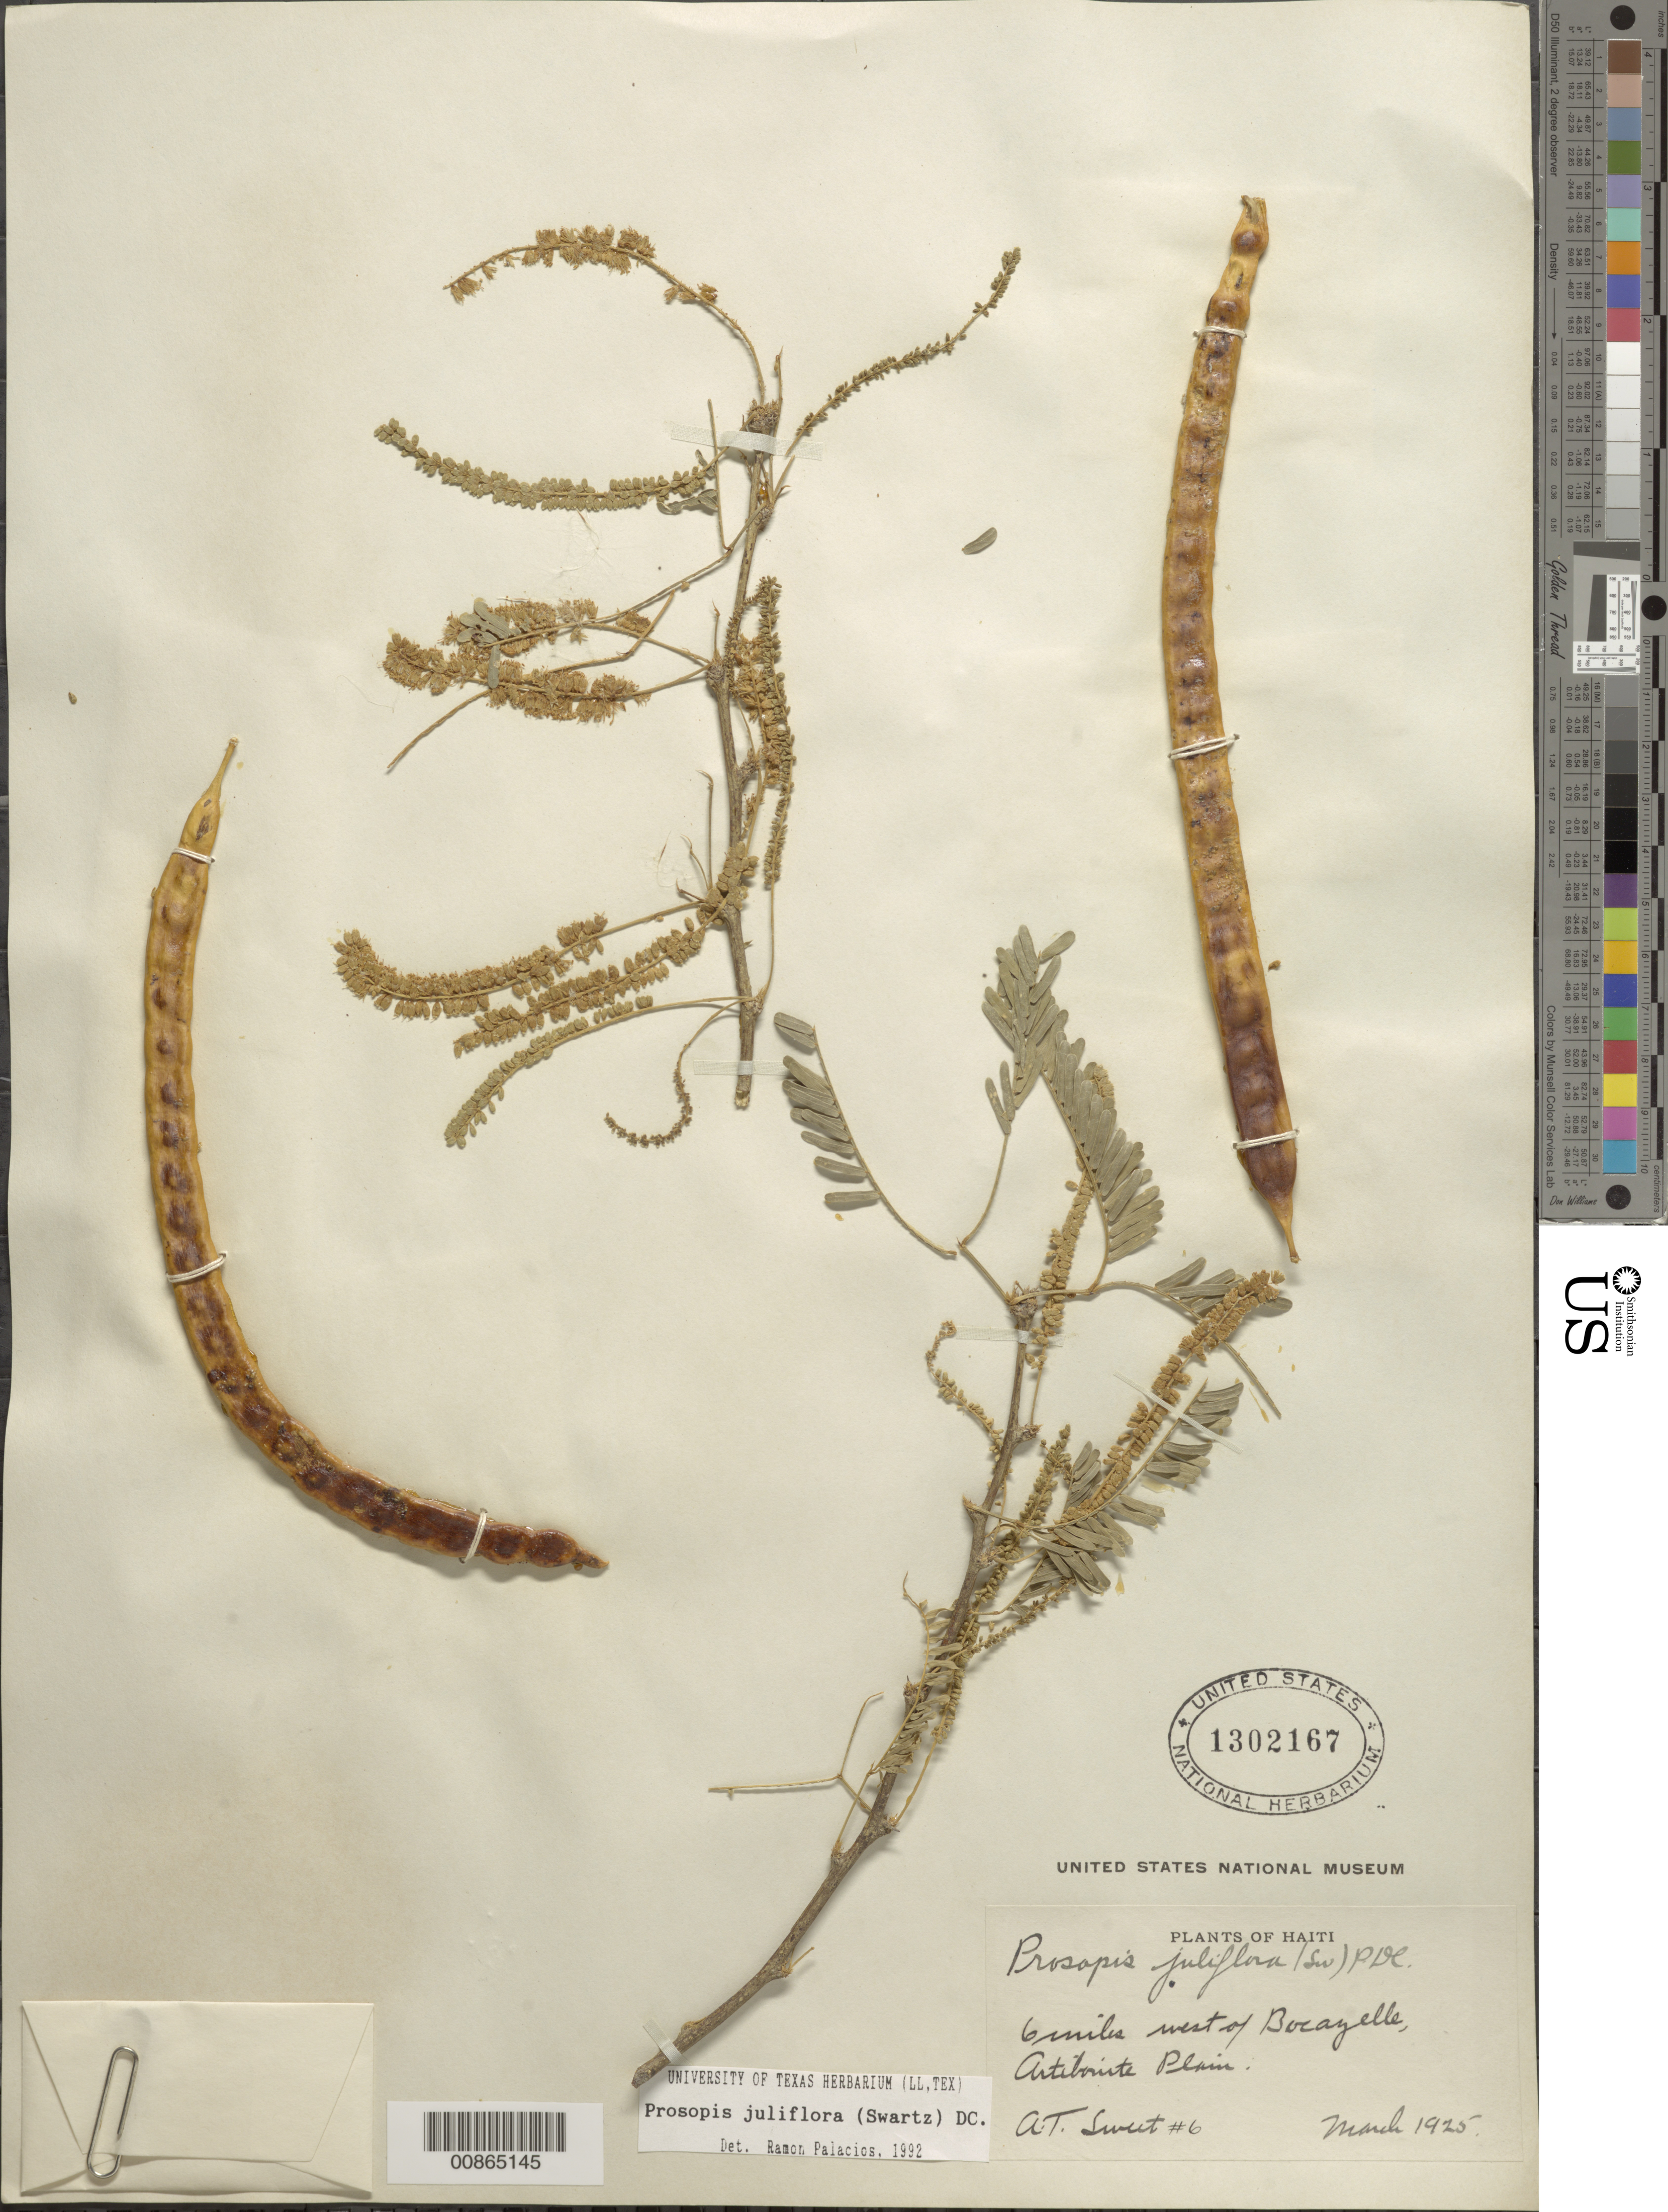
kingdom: Plantae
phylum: Tracheophyta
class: Magnoliopsida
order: Fabales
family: Fabaceae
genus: Neltuma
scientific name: Neltuma juliflora var. juliflora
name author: (Sw.) Raf.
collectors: A. T. Sweet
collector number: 6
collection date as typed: Mar 1925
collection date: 1925-03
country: Haiti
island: Hispaniola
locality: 6 miles west of Bocayelle, Artibonite Plain.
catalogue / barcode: US 1302167